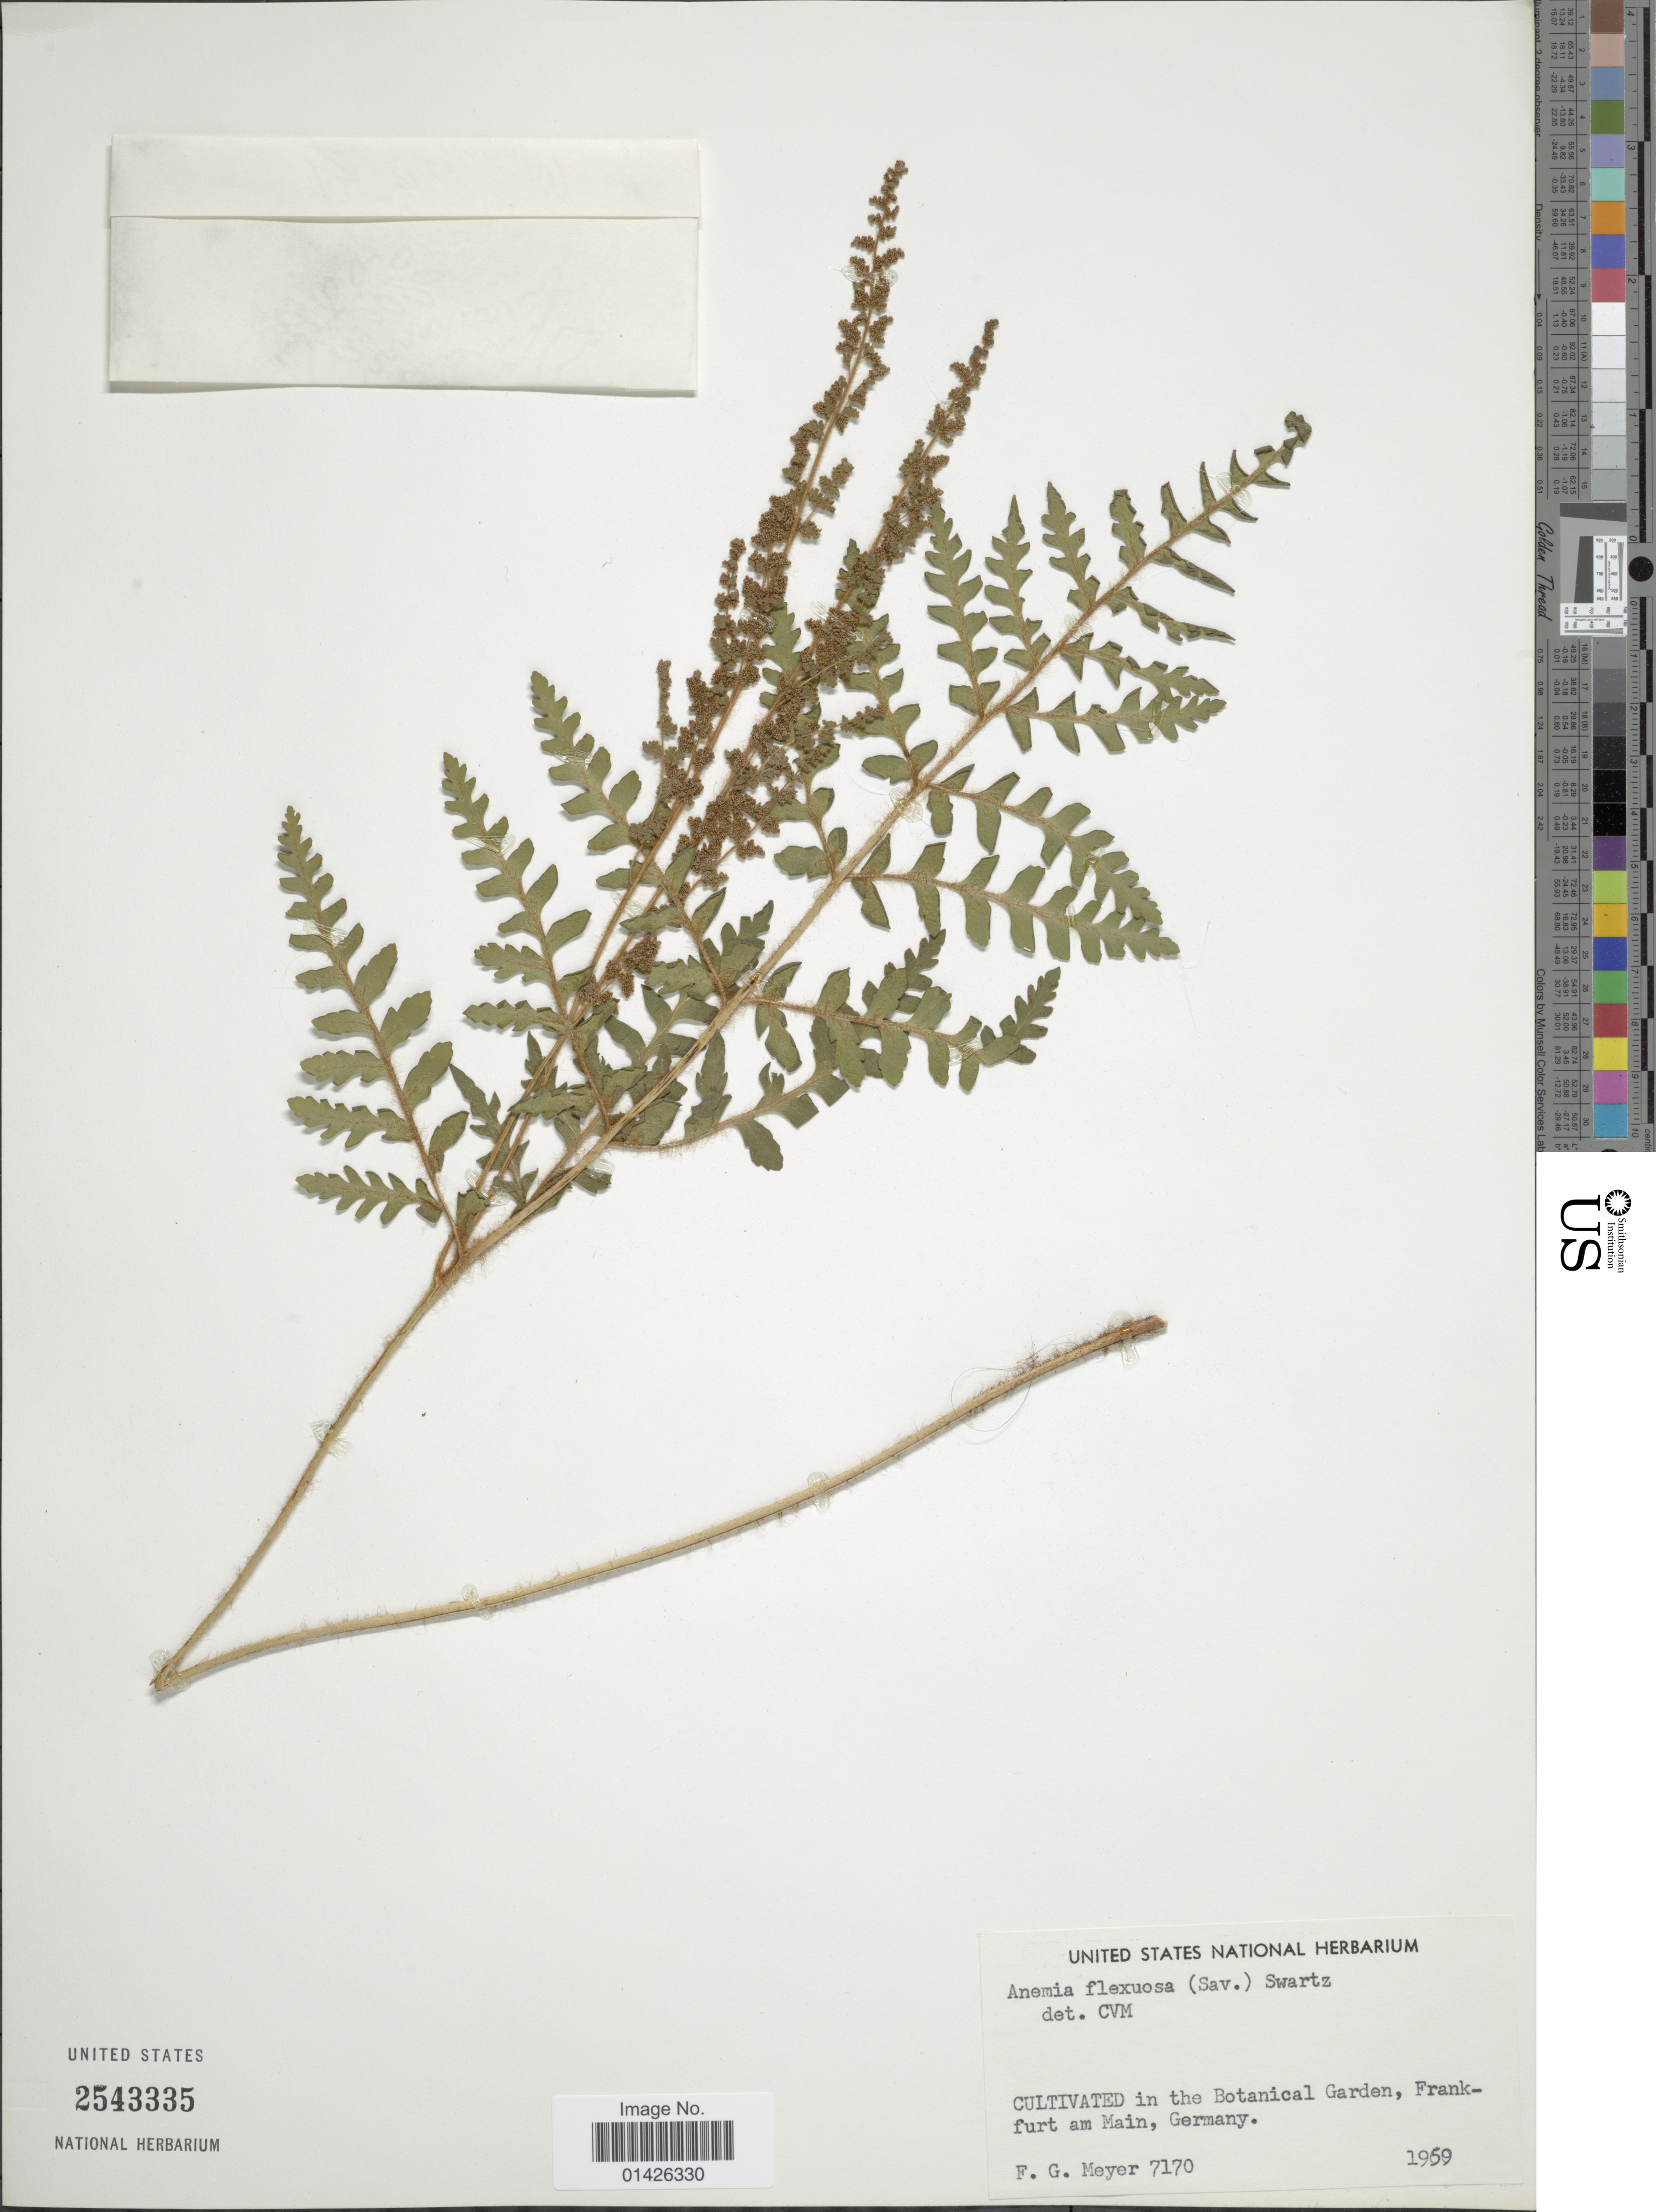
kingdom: Plantae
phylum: Tracheophyta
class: Polypodiopsida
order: Schizaeales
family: Anemiaceae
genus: Anemia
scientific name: Anemia flexuosa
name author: (Savigny) Sw.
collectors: F. G. Meyer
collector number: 7170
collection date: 1959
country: Germany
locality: Cultivated in the Botanical Garden, Frankfurt am Main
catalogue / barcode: US 2543335